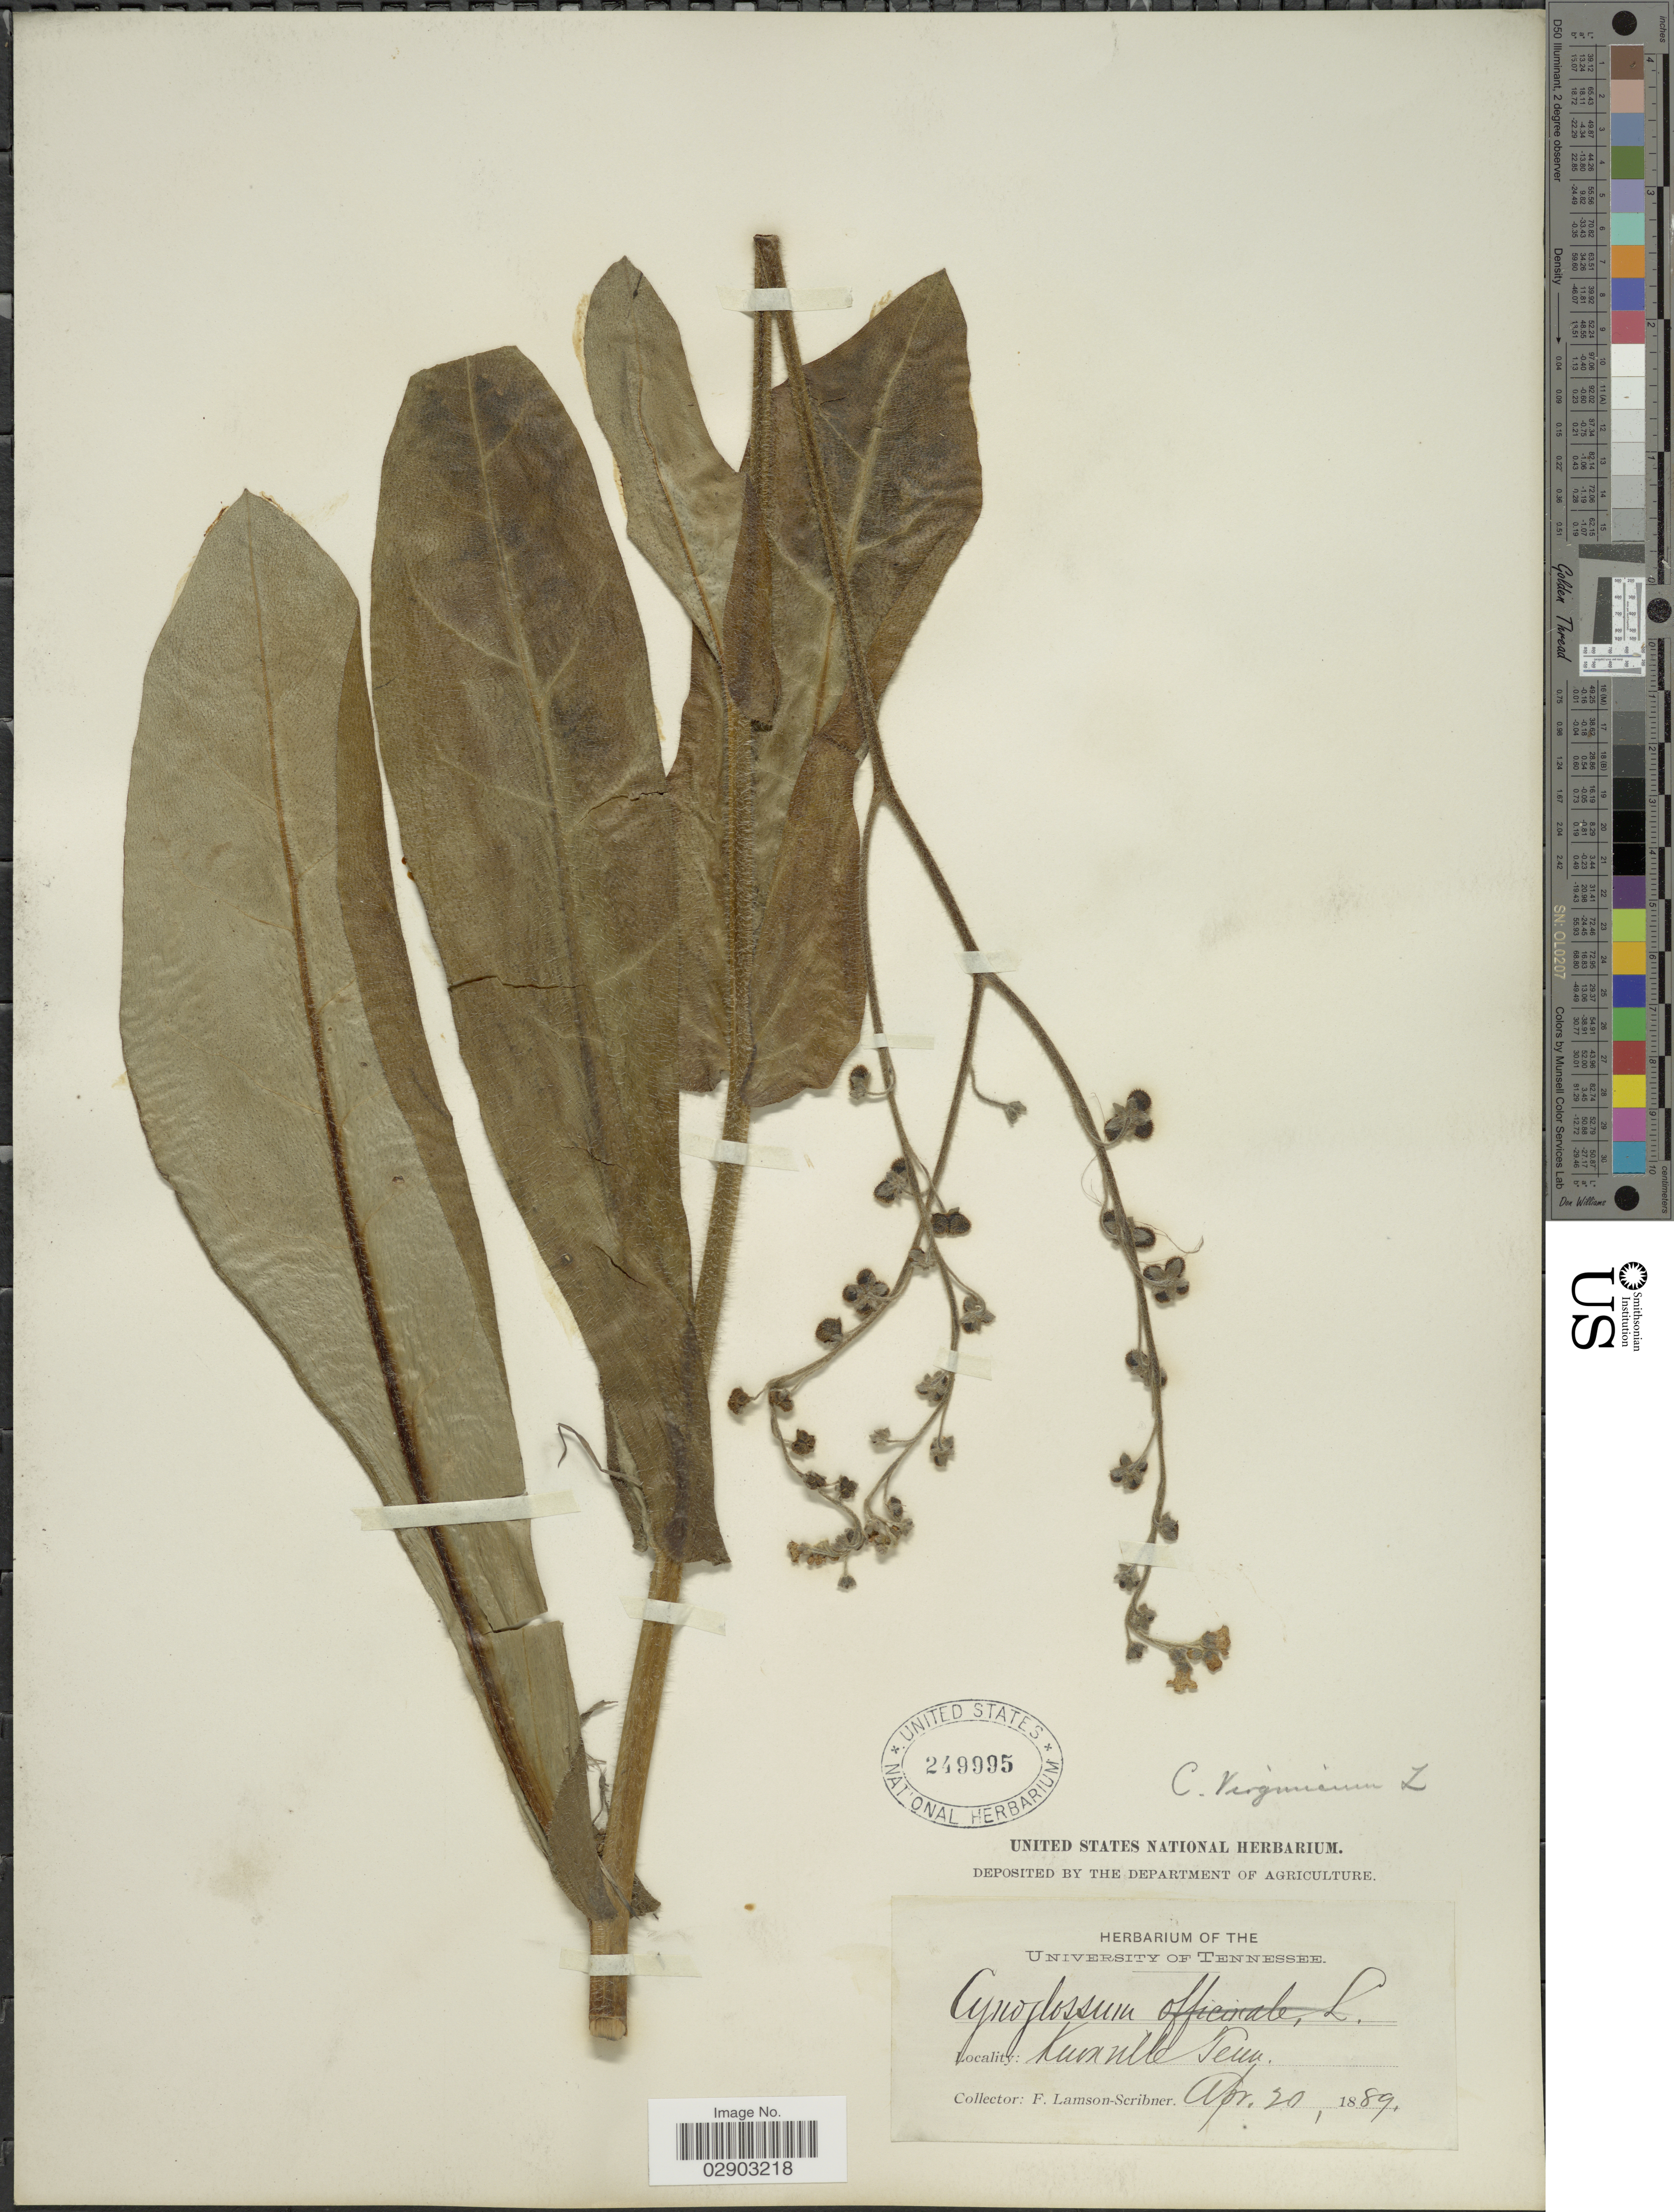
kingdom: Plantae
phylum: Tracheophyta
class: Magnoliopsida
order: Boraginales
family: Boraginaceae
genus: Cynoglossum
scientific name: Cynoglossum virginianum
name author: L.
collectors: F. Lamson-Scribner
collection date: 1889-04-20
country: United States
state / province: Tennessee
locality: Knoxville.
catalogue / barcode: US 249995